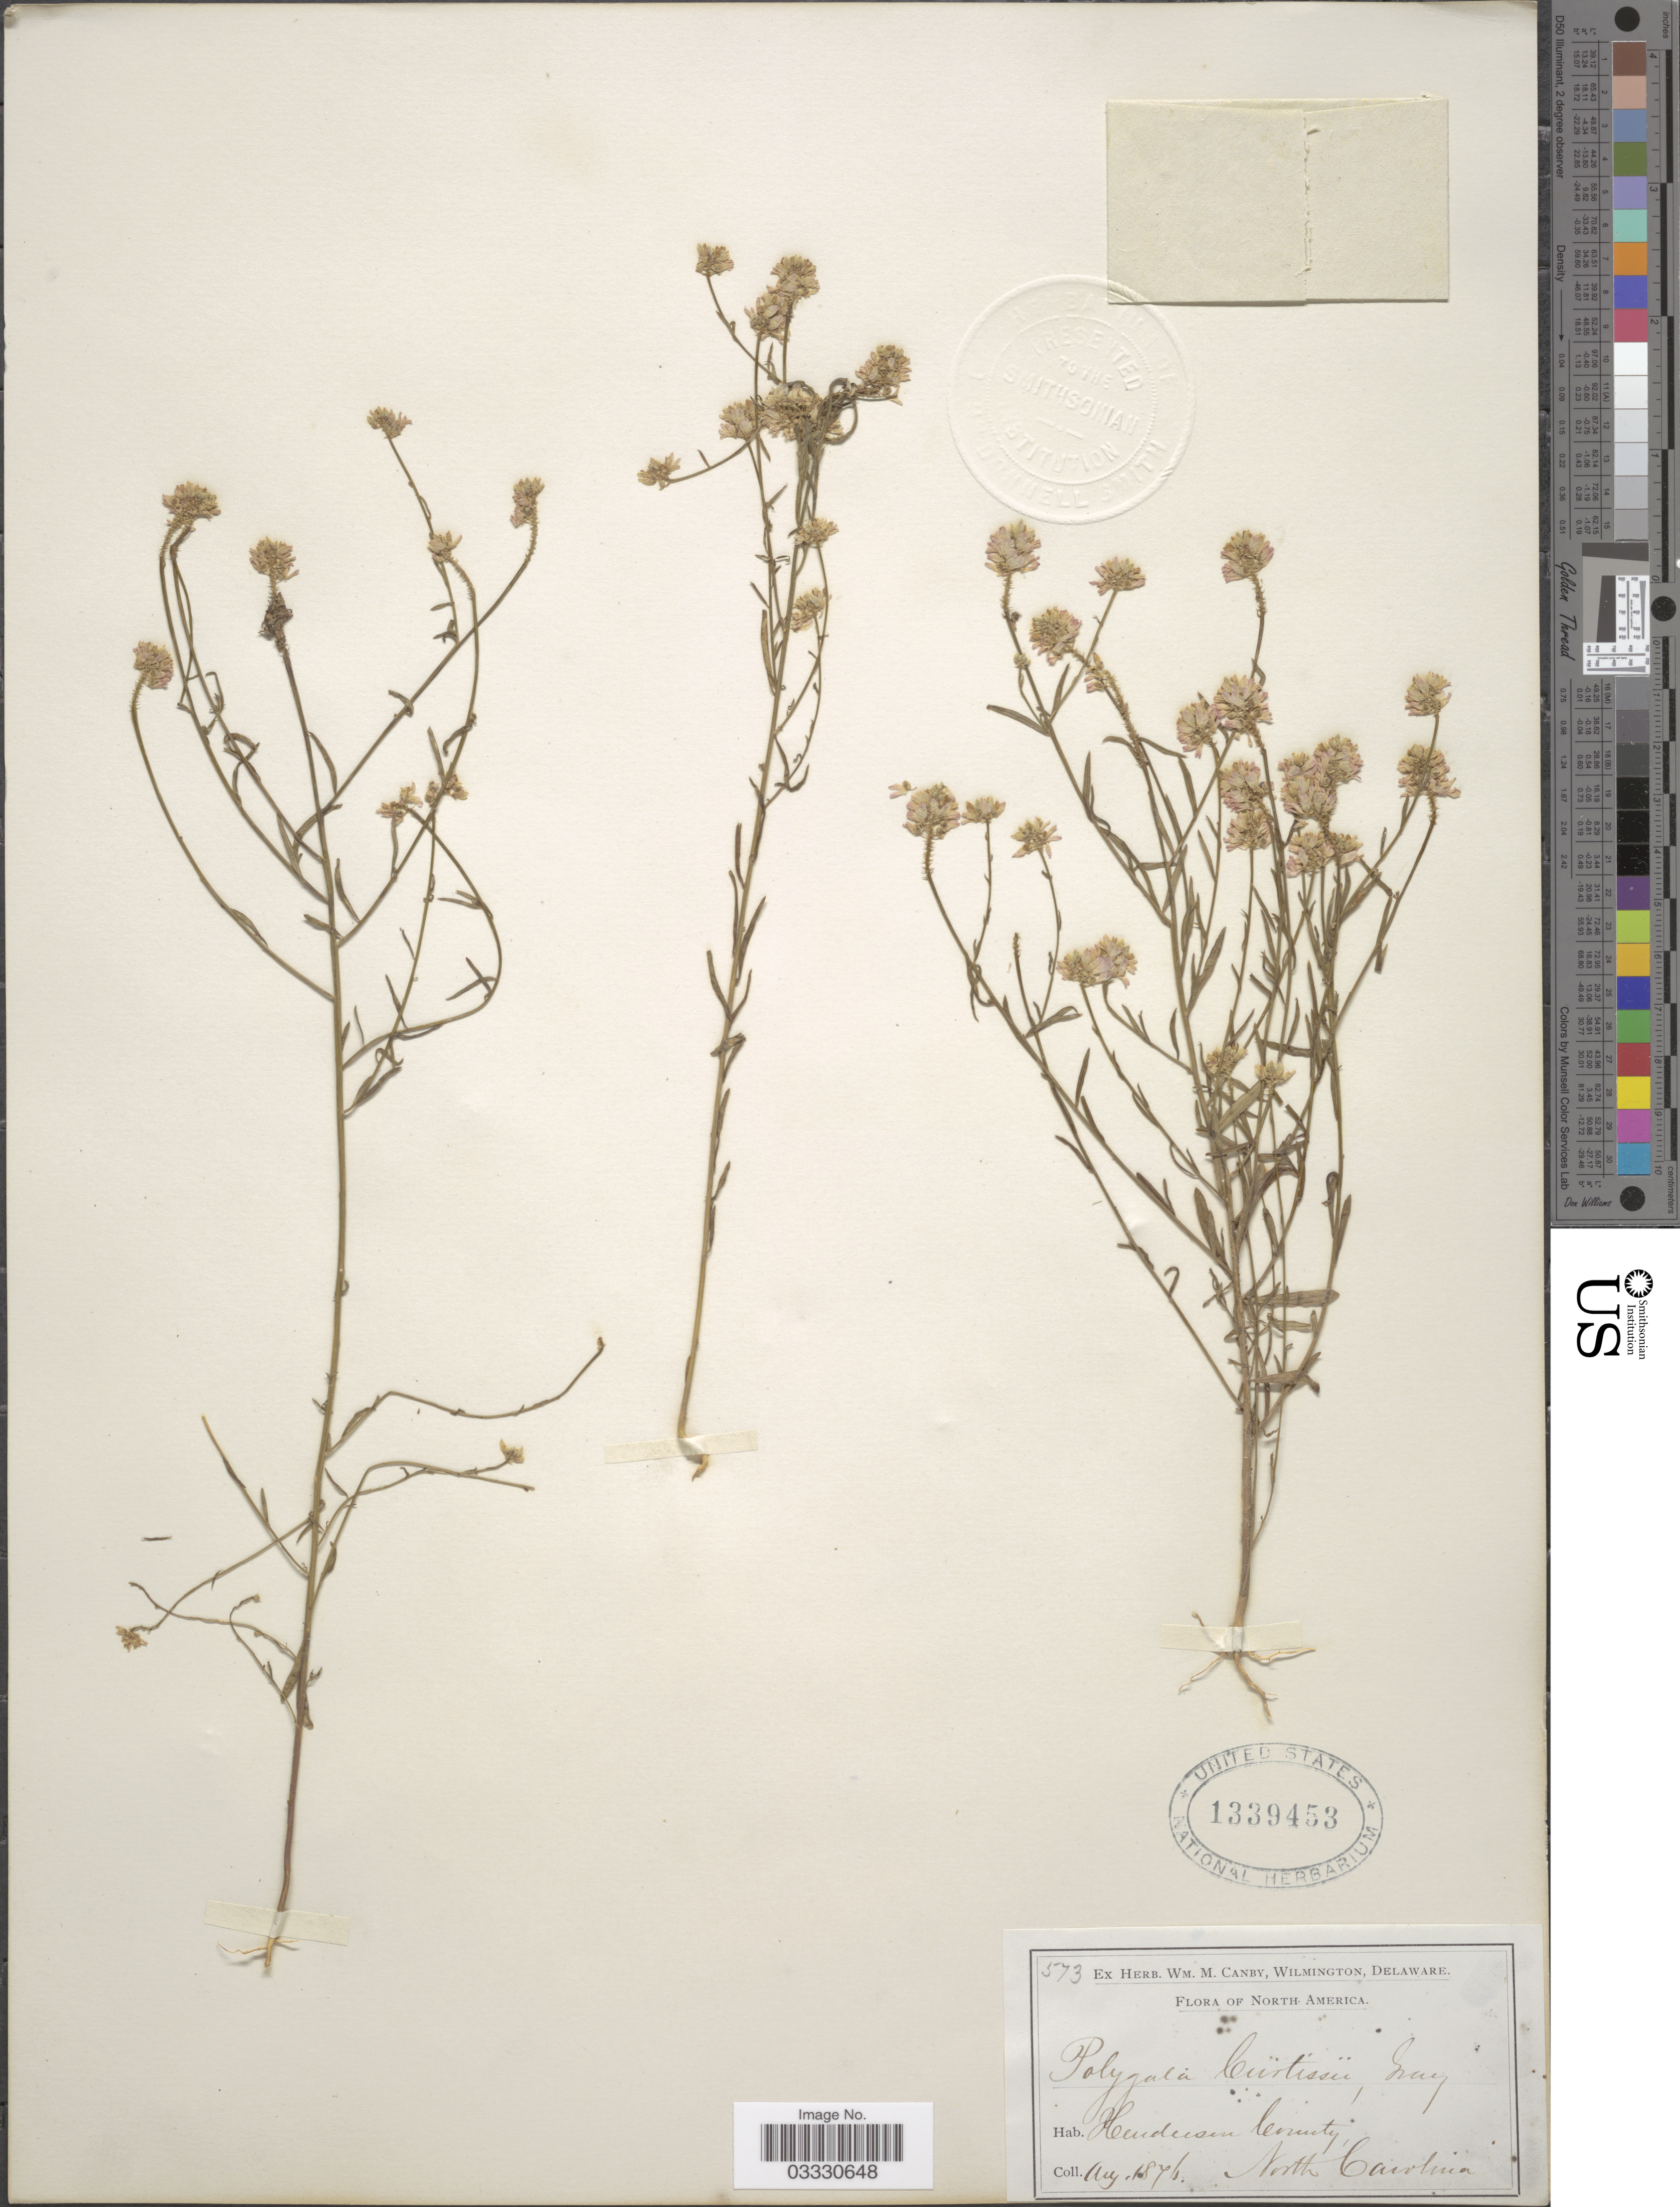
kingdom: Plantae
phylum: Tracheophyta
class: Magnoliopsida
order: Fabales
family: Polygalaceae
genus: Polygala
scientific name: Polygala curtissii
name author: A. Gray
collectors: ex herb. W.M. Canby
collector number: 573?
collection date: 1876-08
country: United States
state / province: North Carolina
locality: Henderson County.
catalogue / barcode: US 1339453